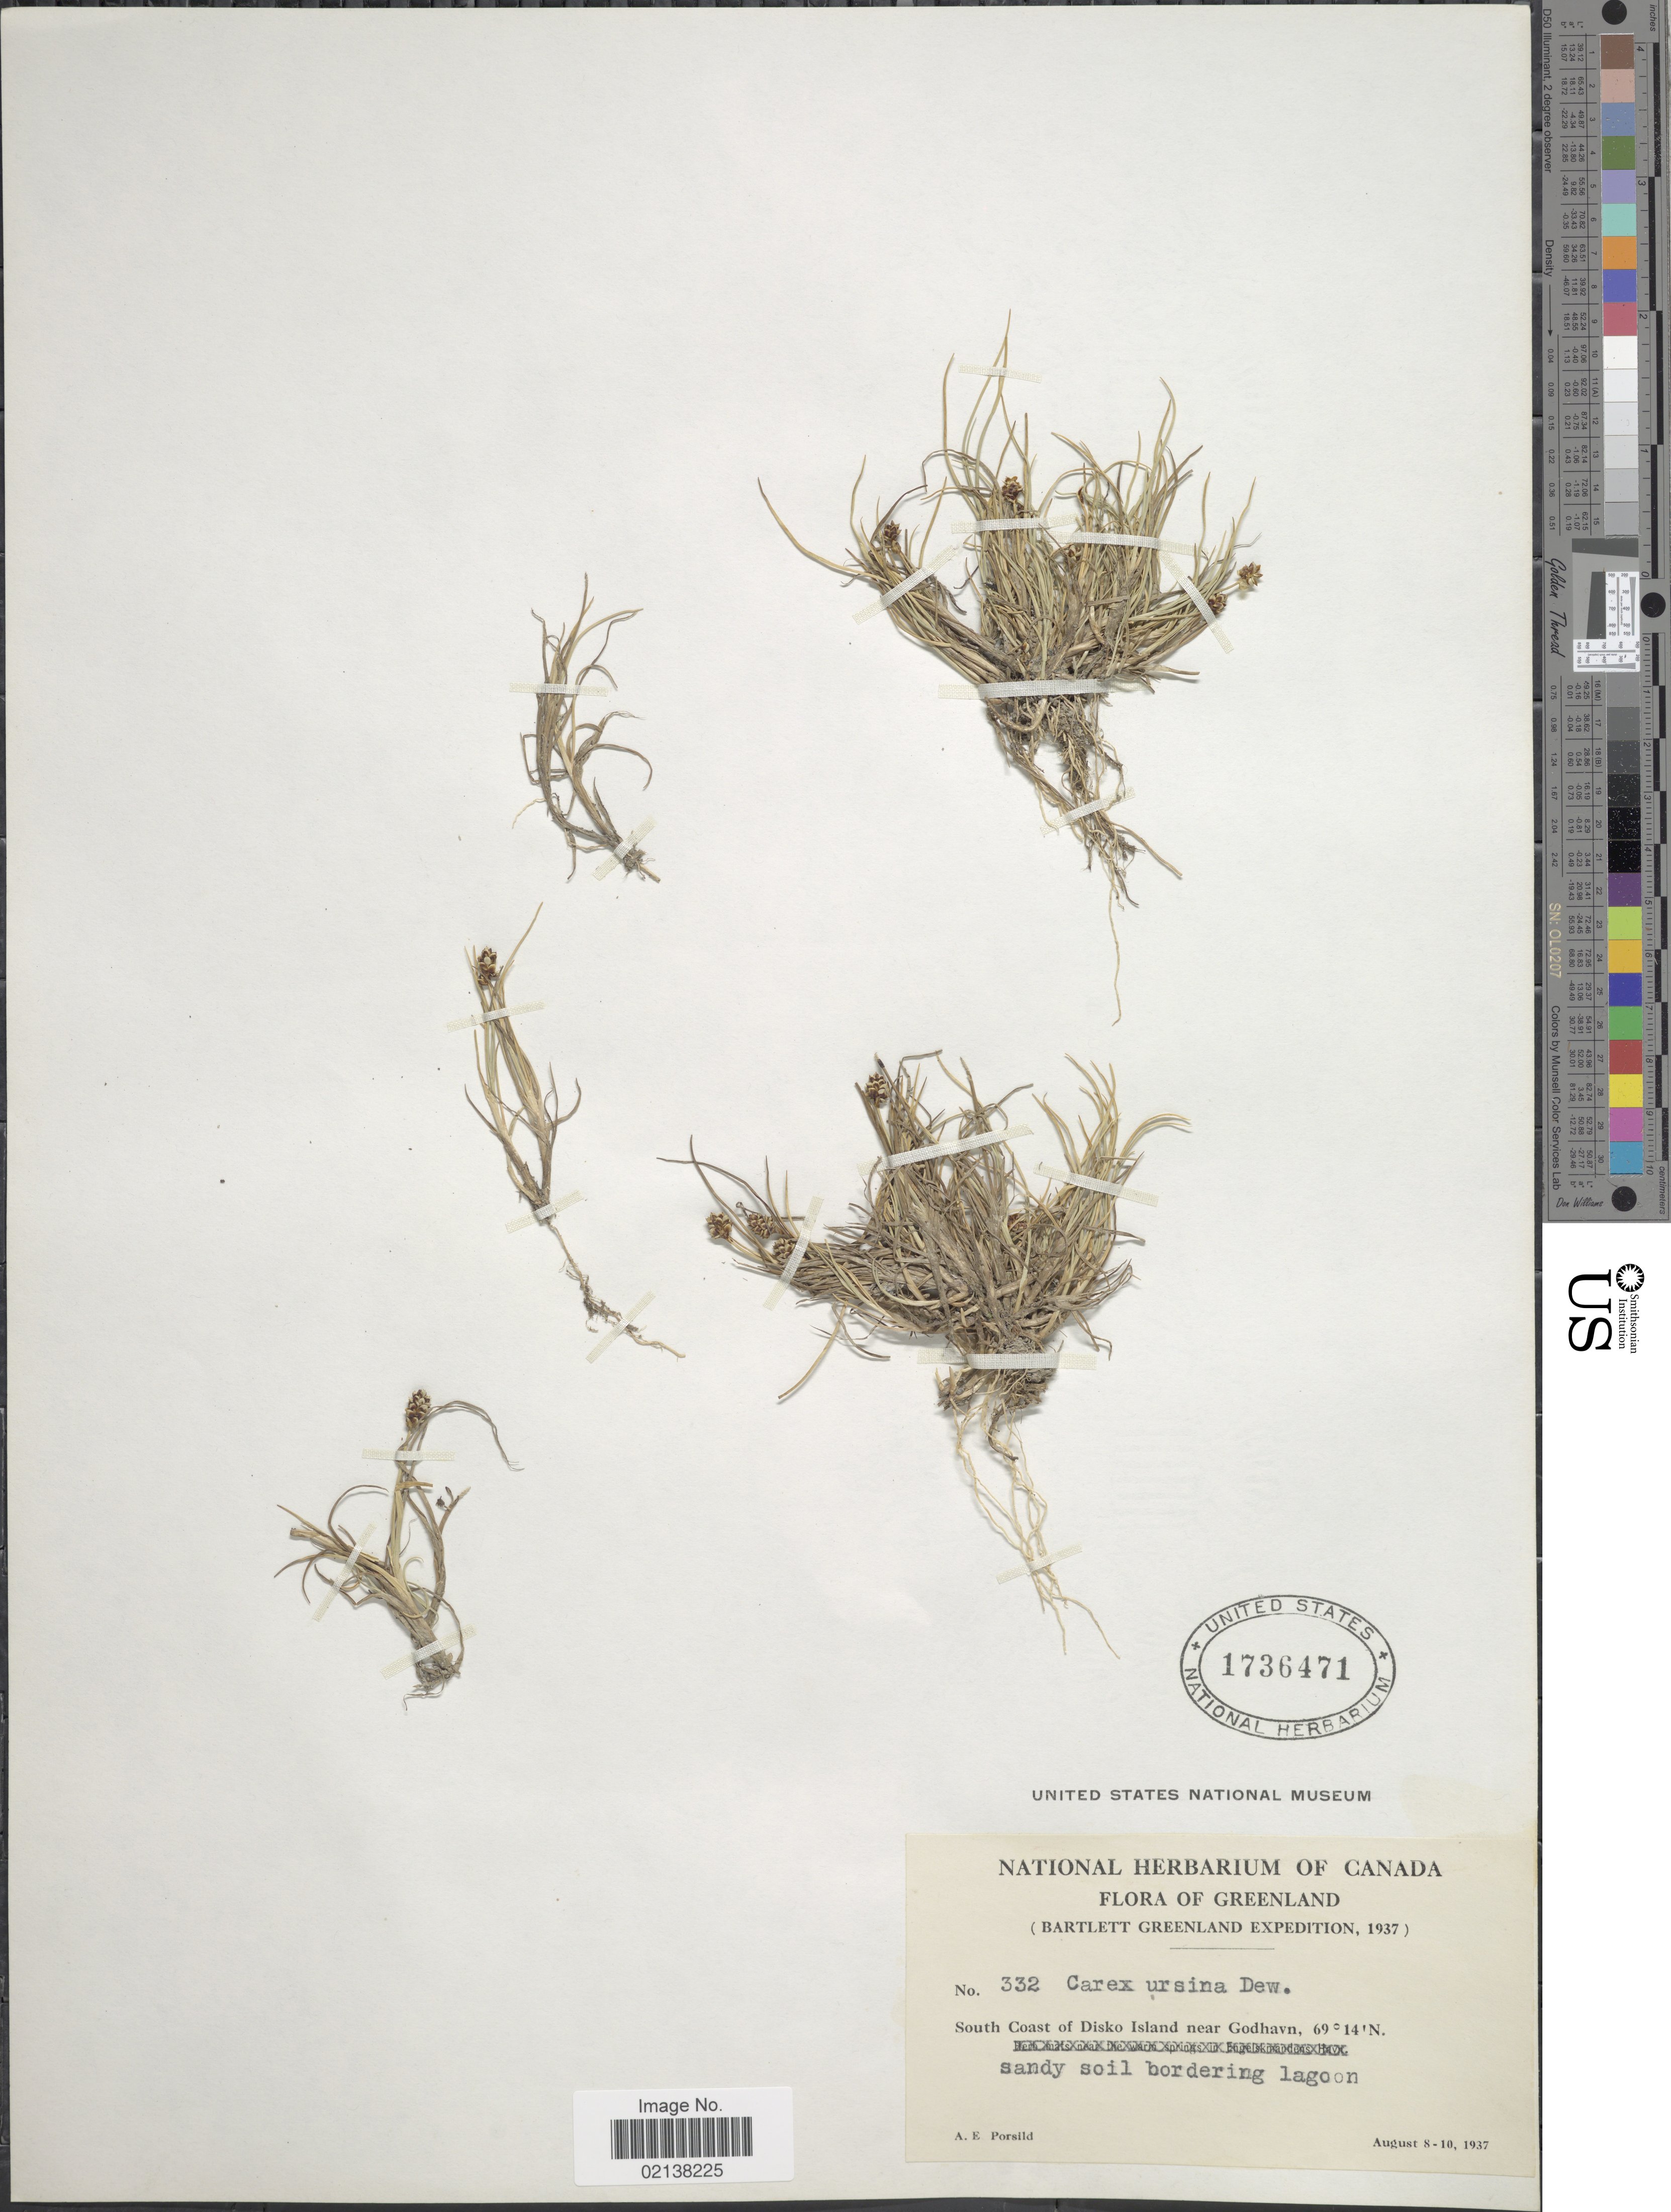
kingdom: Plantae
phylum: Tracheophyta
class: Liliopsida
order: Poales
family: Cyperaceae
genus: Carex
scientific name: Carex ursina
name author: Dewey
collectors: A. E. Porsild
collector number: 332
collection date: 1937-08-08/1937-08-10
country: Greenland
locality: South Coast of Disko Island near Godhavn, sandy soil bordering lagoon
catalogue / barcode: US 1736471